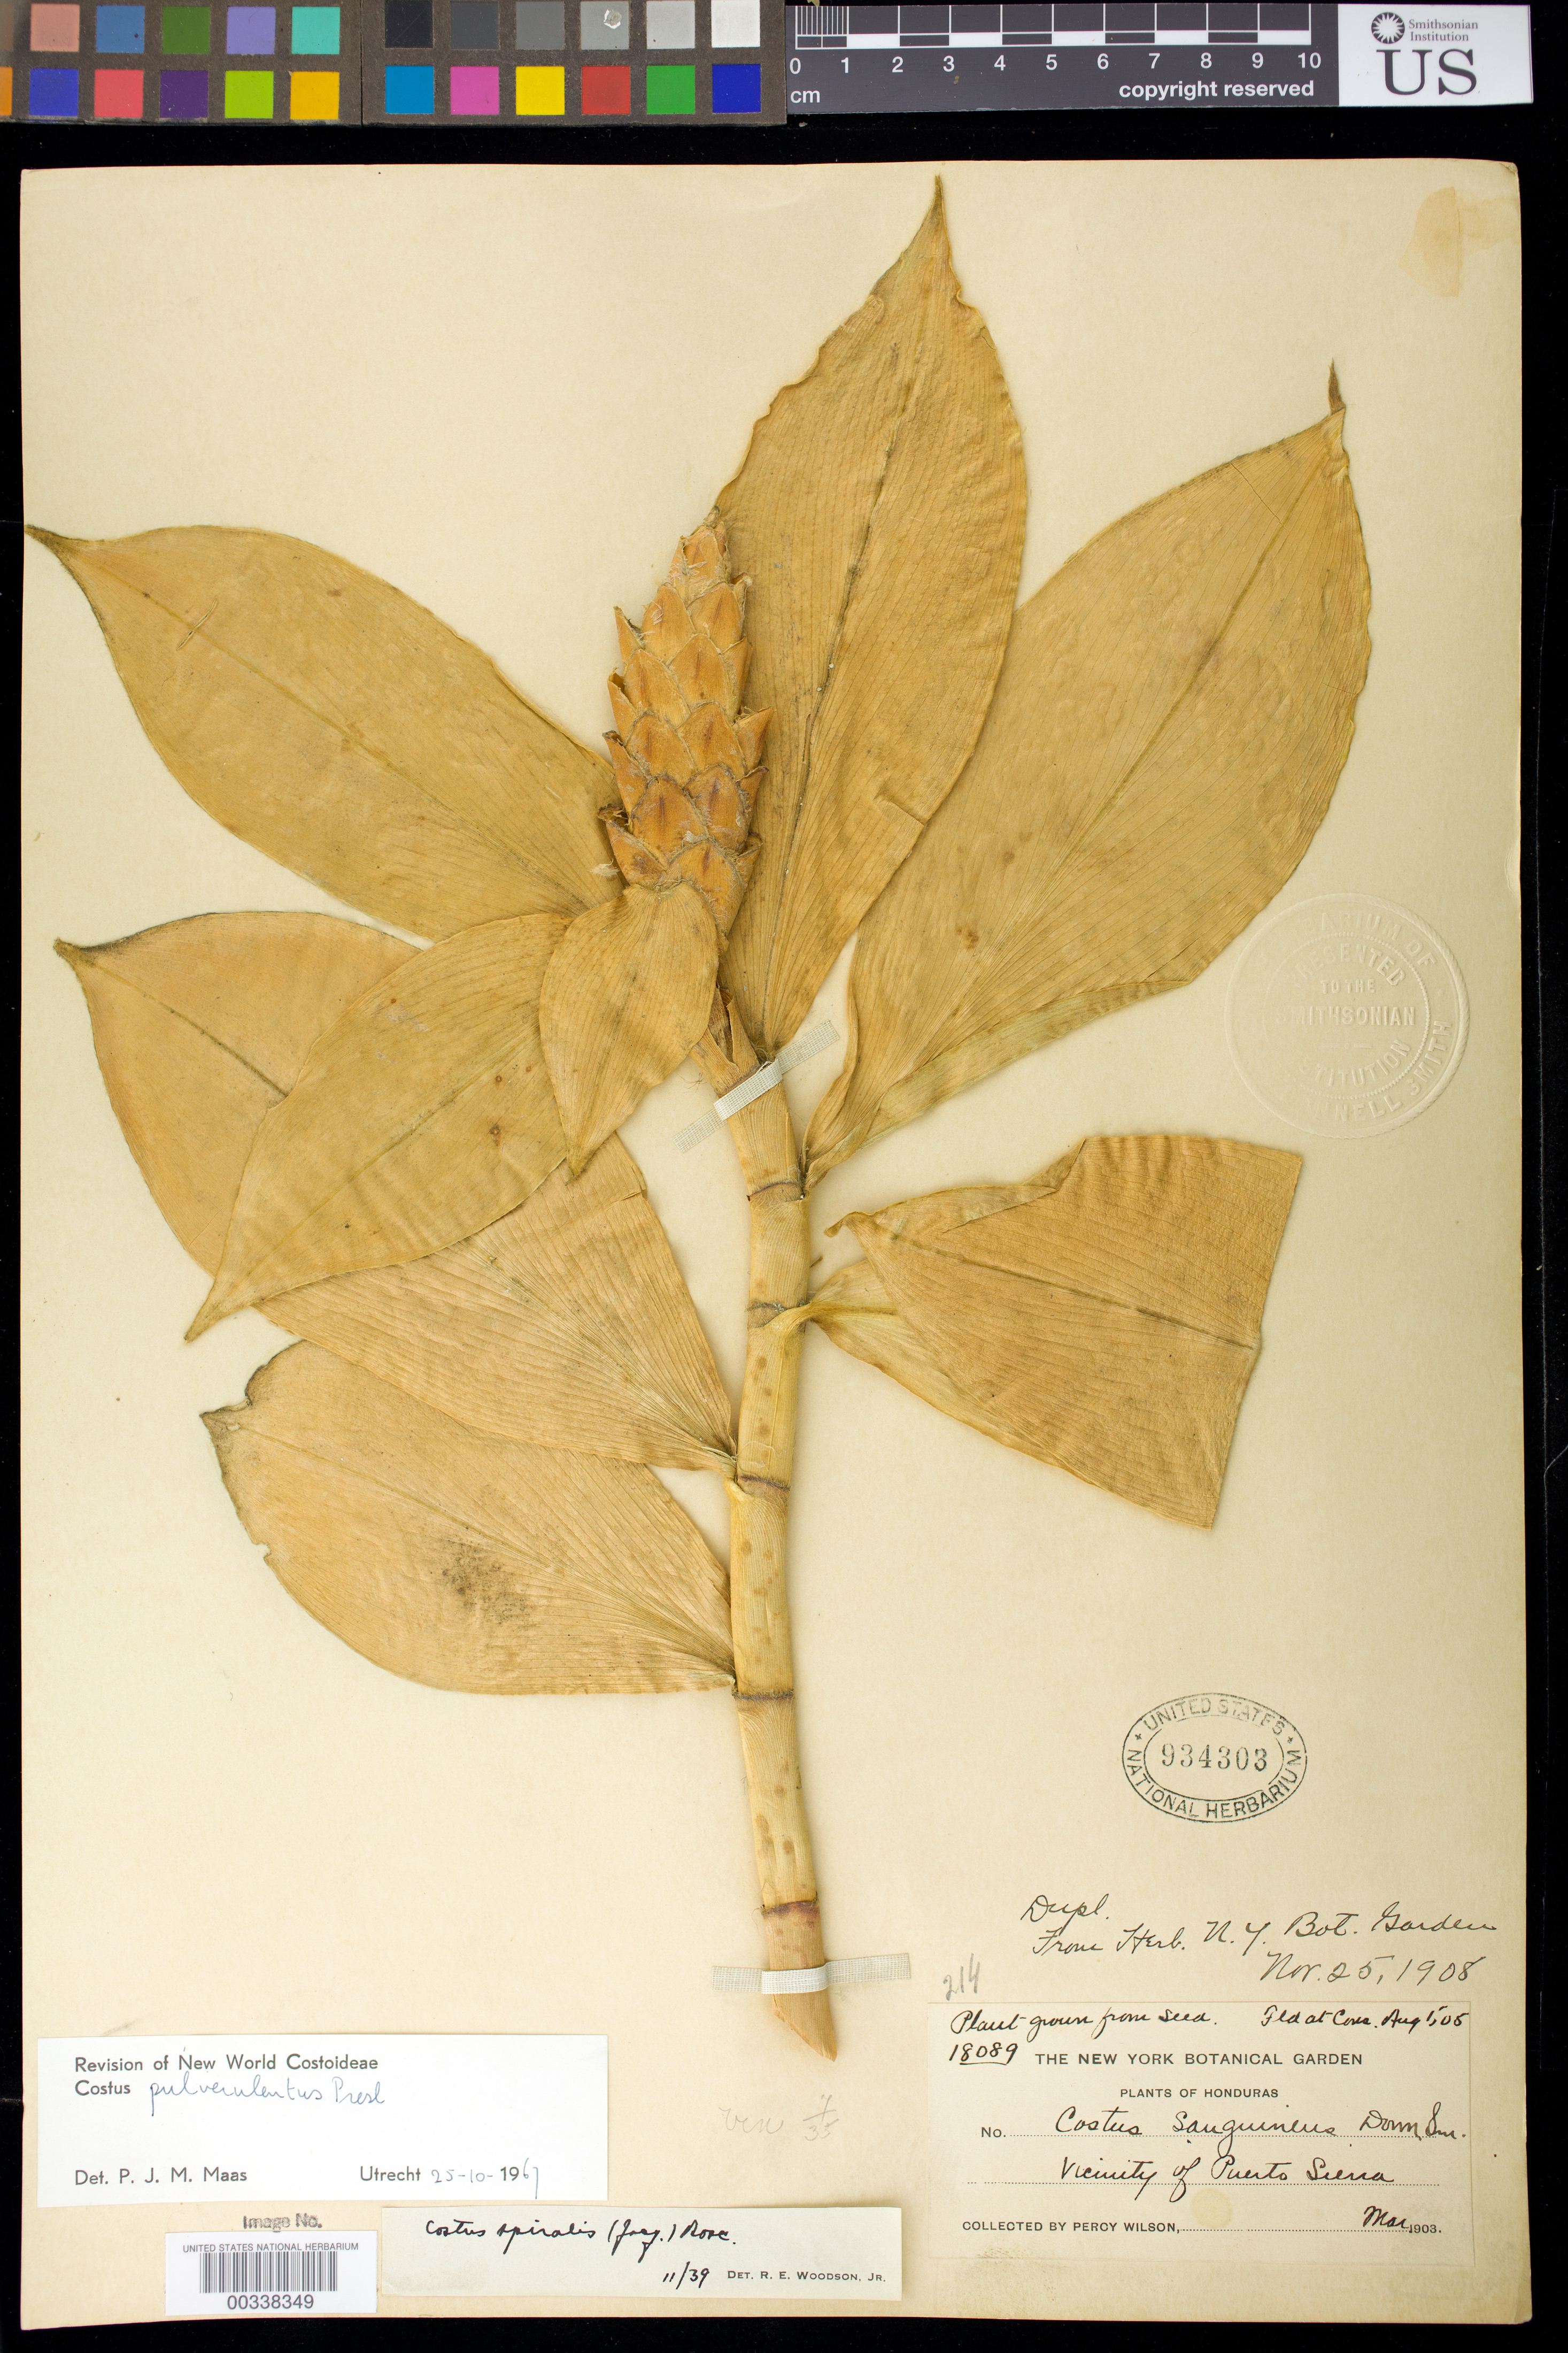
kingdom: Plantae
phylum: Tracheophyta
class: Liliopsida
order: Zingiberales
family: Costaceae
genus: Costus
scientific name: Costus pulverulentus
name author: C. Presl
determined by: Maas, Paul J. M.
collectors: P. Wilson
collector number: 18089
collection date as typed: Mar 1903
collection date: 1903-03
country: Honduras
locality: Vicinity of puerto sierra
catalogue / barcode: US 934303